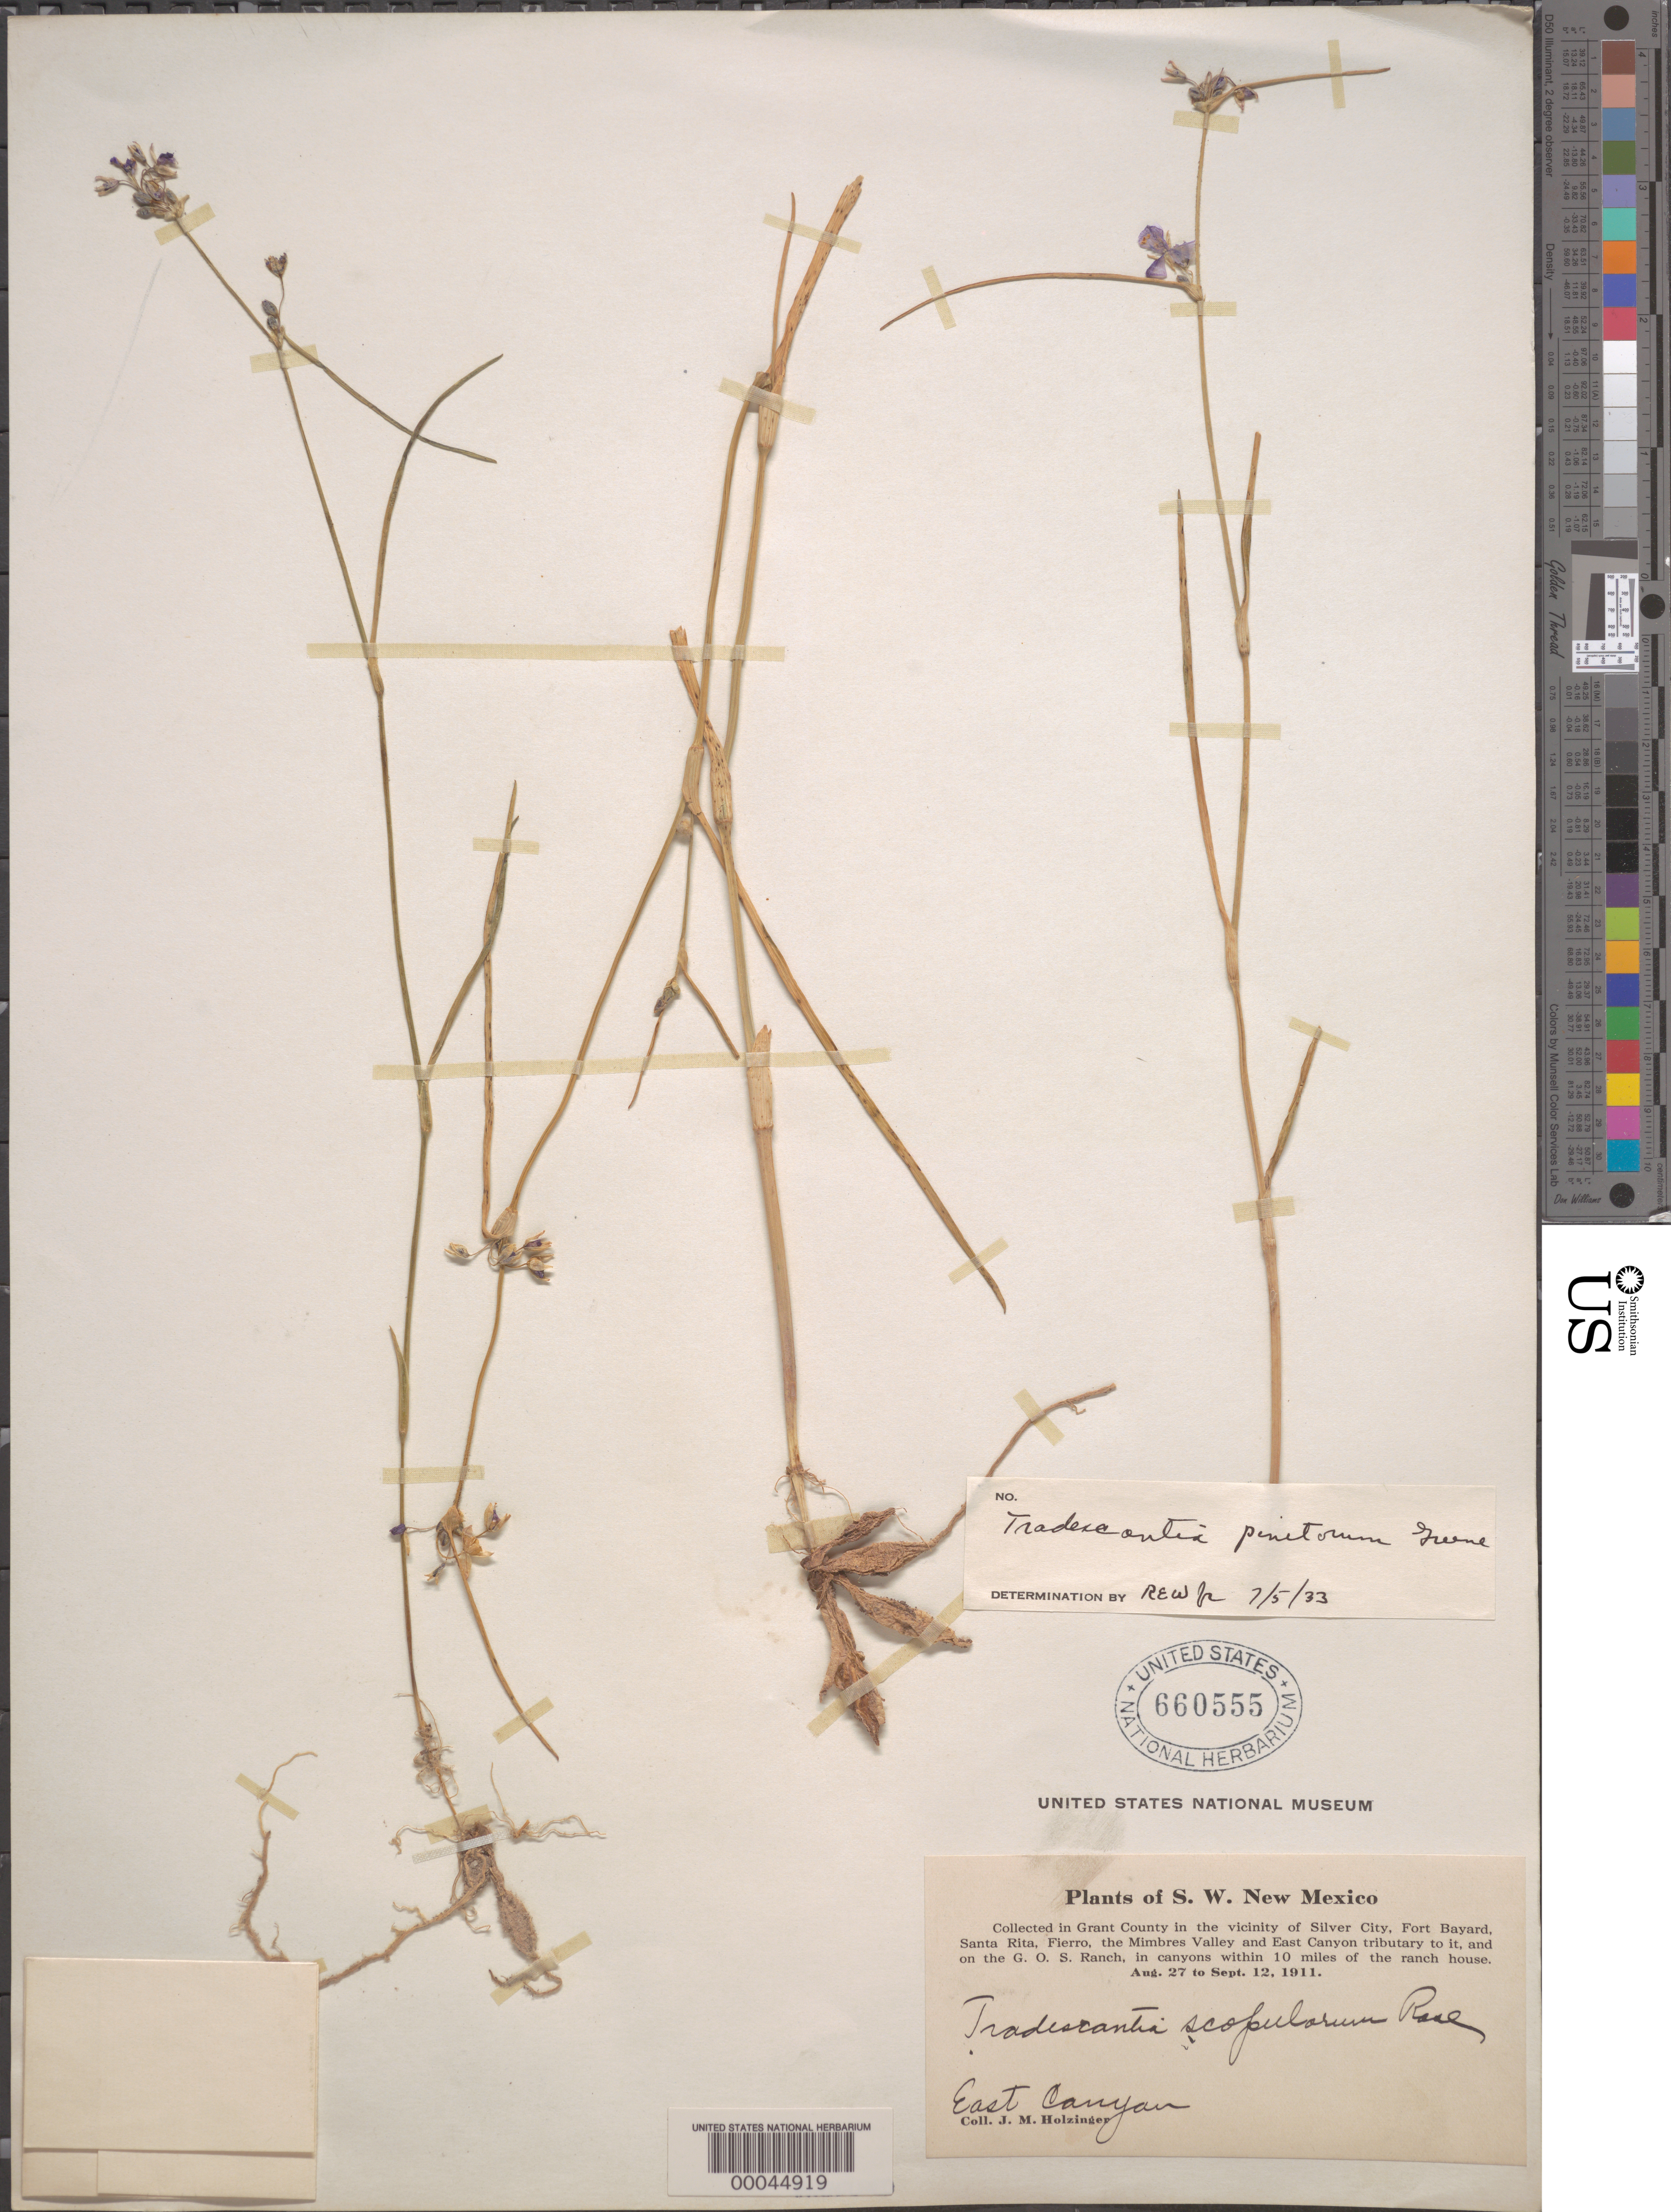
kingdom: Plantae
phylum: Tracheophyta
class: Liliopsida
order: Commelinales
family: Commelinaceae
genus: Tradescantia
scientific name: Tradescantia pinetorum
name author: Greene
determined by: Woodward, R. E.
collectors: J. M. Holzinger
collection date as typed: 27 Aug 1911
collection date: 1911-08-27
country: United States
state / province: New Mexico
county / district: Grant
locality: East canyon, near silver city, fort bayard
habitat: Canyons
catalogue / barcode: US 660555